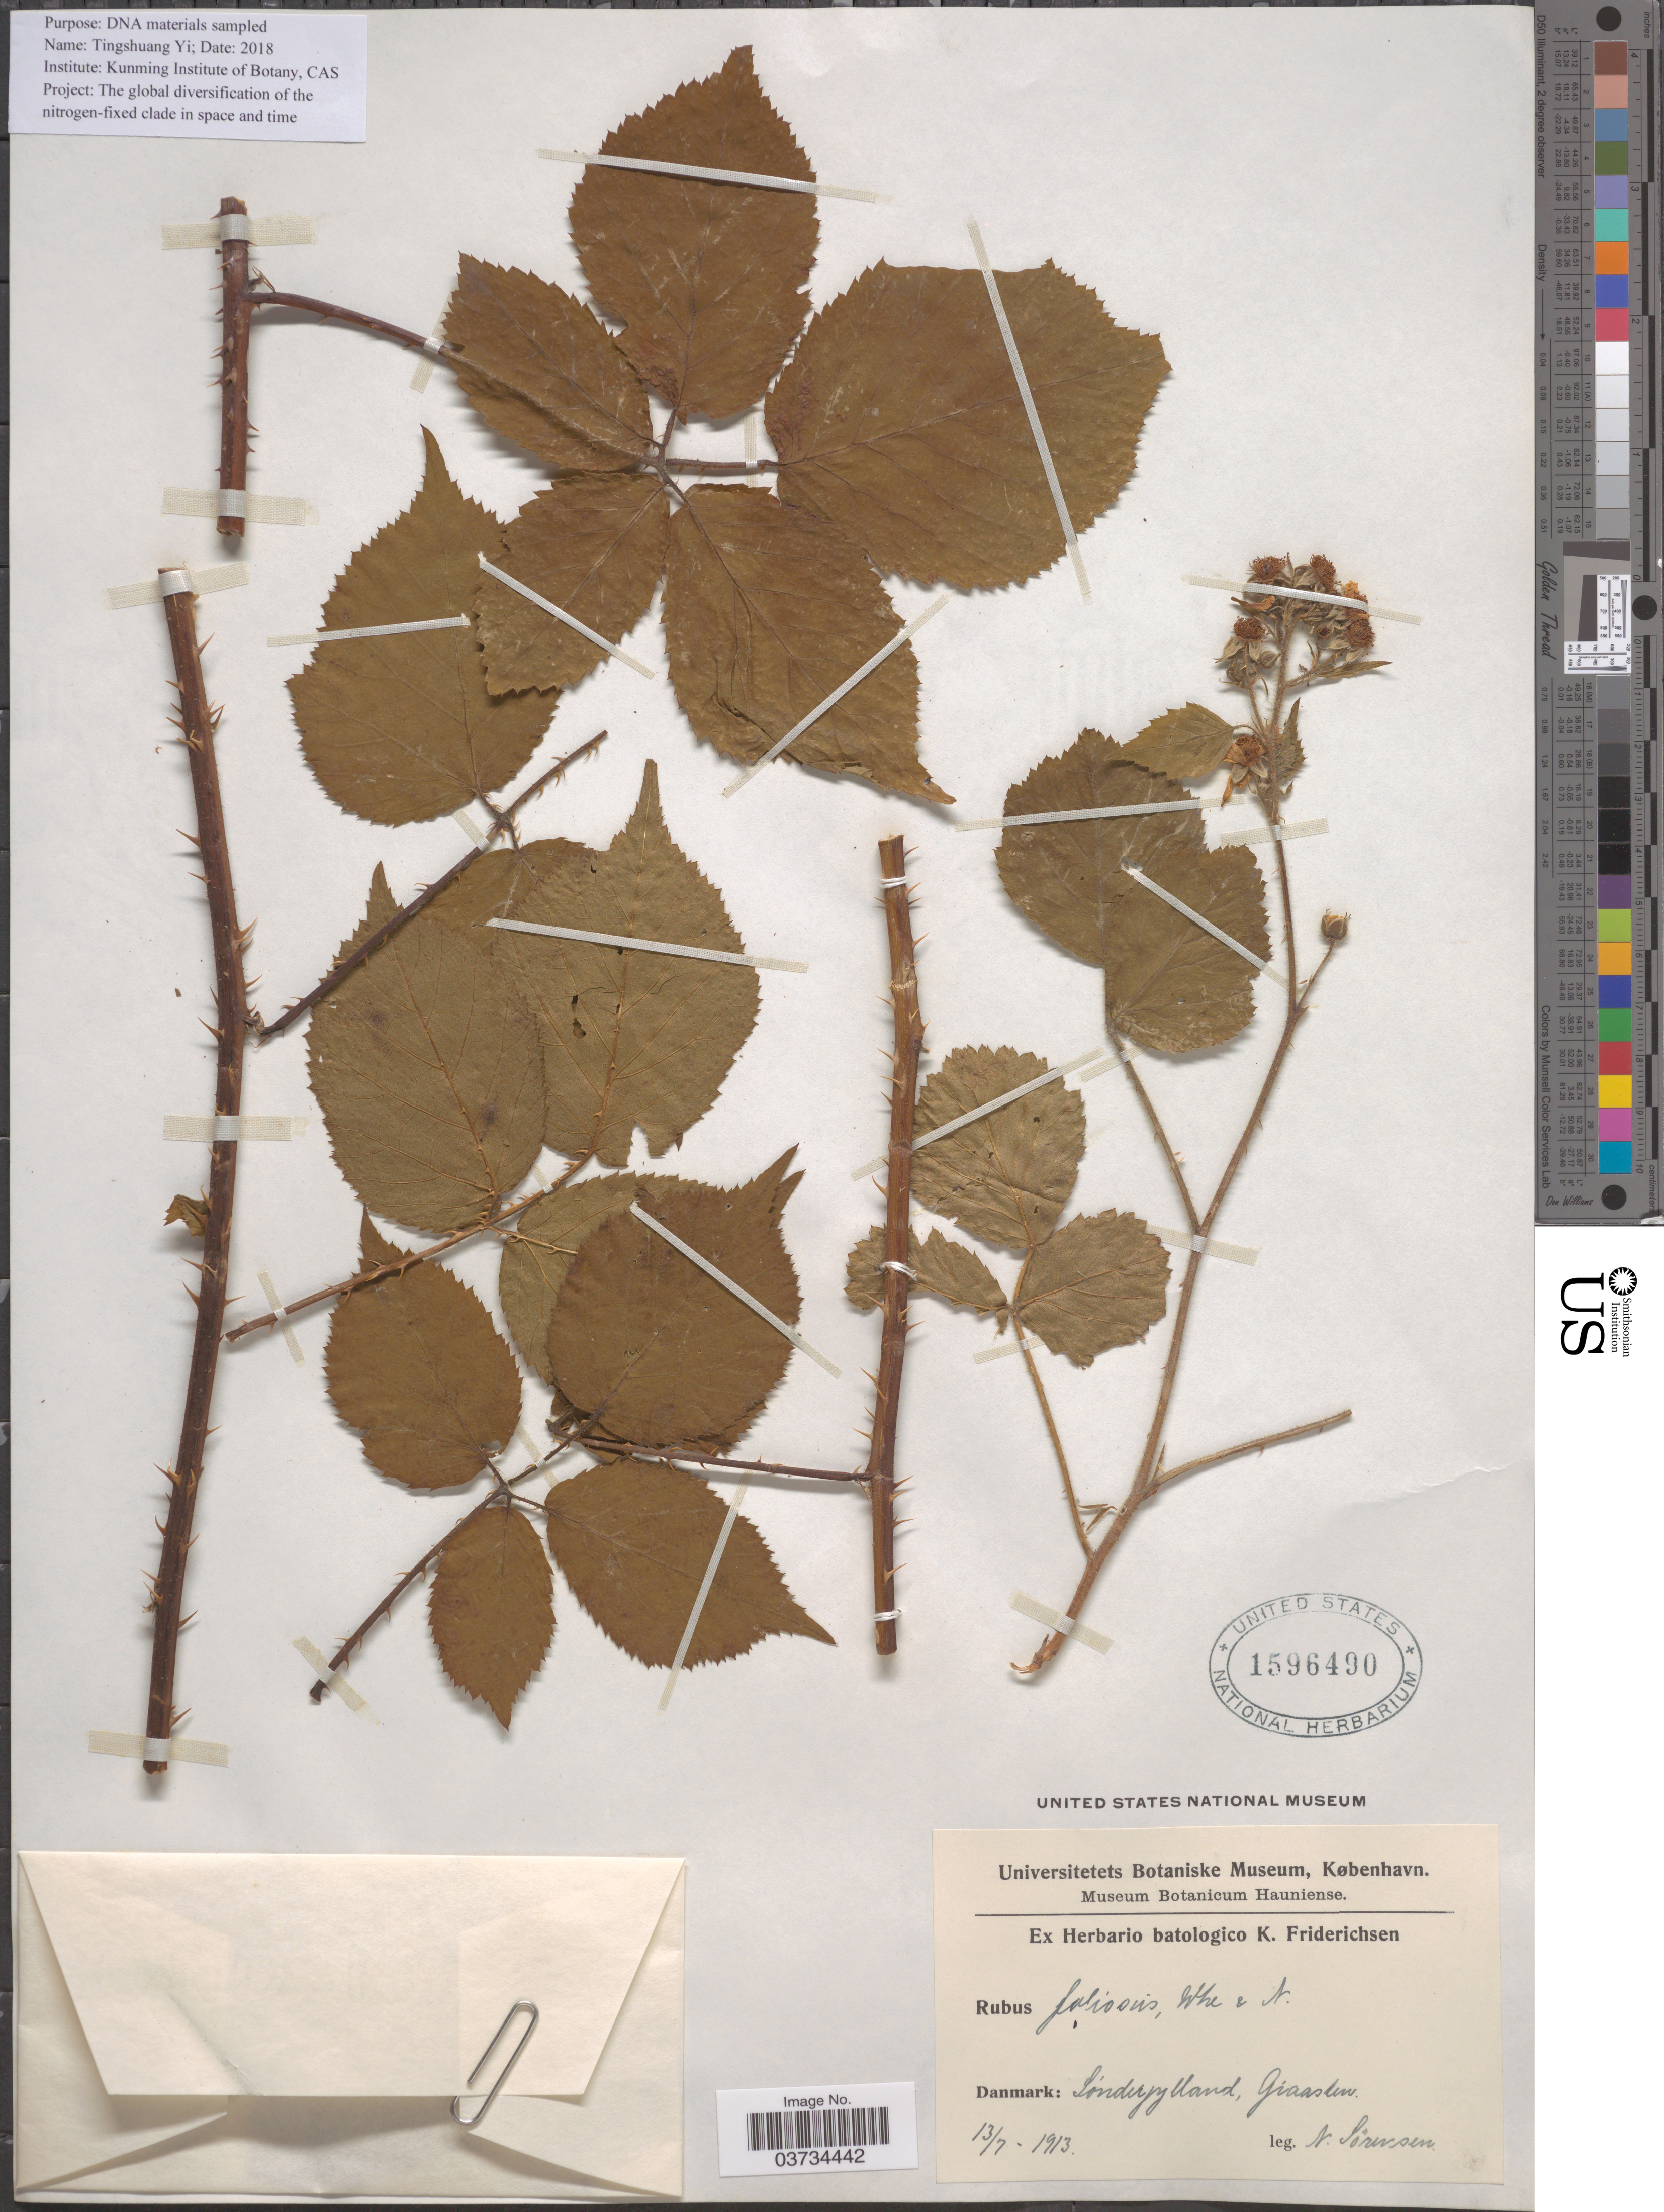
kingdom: Plantae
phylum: Tracheophyta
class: Magnoliopsida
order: Rosales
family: Rosaceae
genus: Rubus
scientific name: Rubus foliosus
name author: Weihe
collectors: N. Sörensen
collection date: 1913-07-13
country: Denmark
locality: Sónderjylland, Graasten.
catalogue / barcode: US 1596490